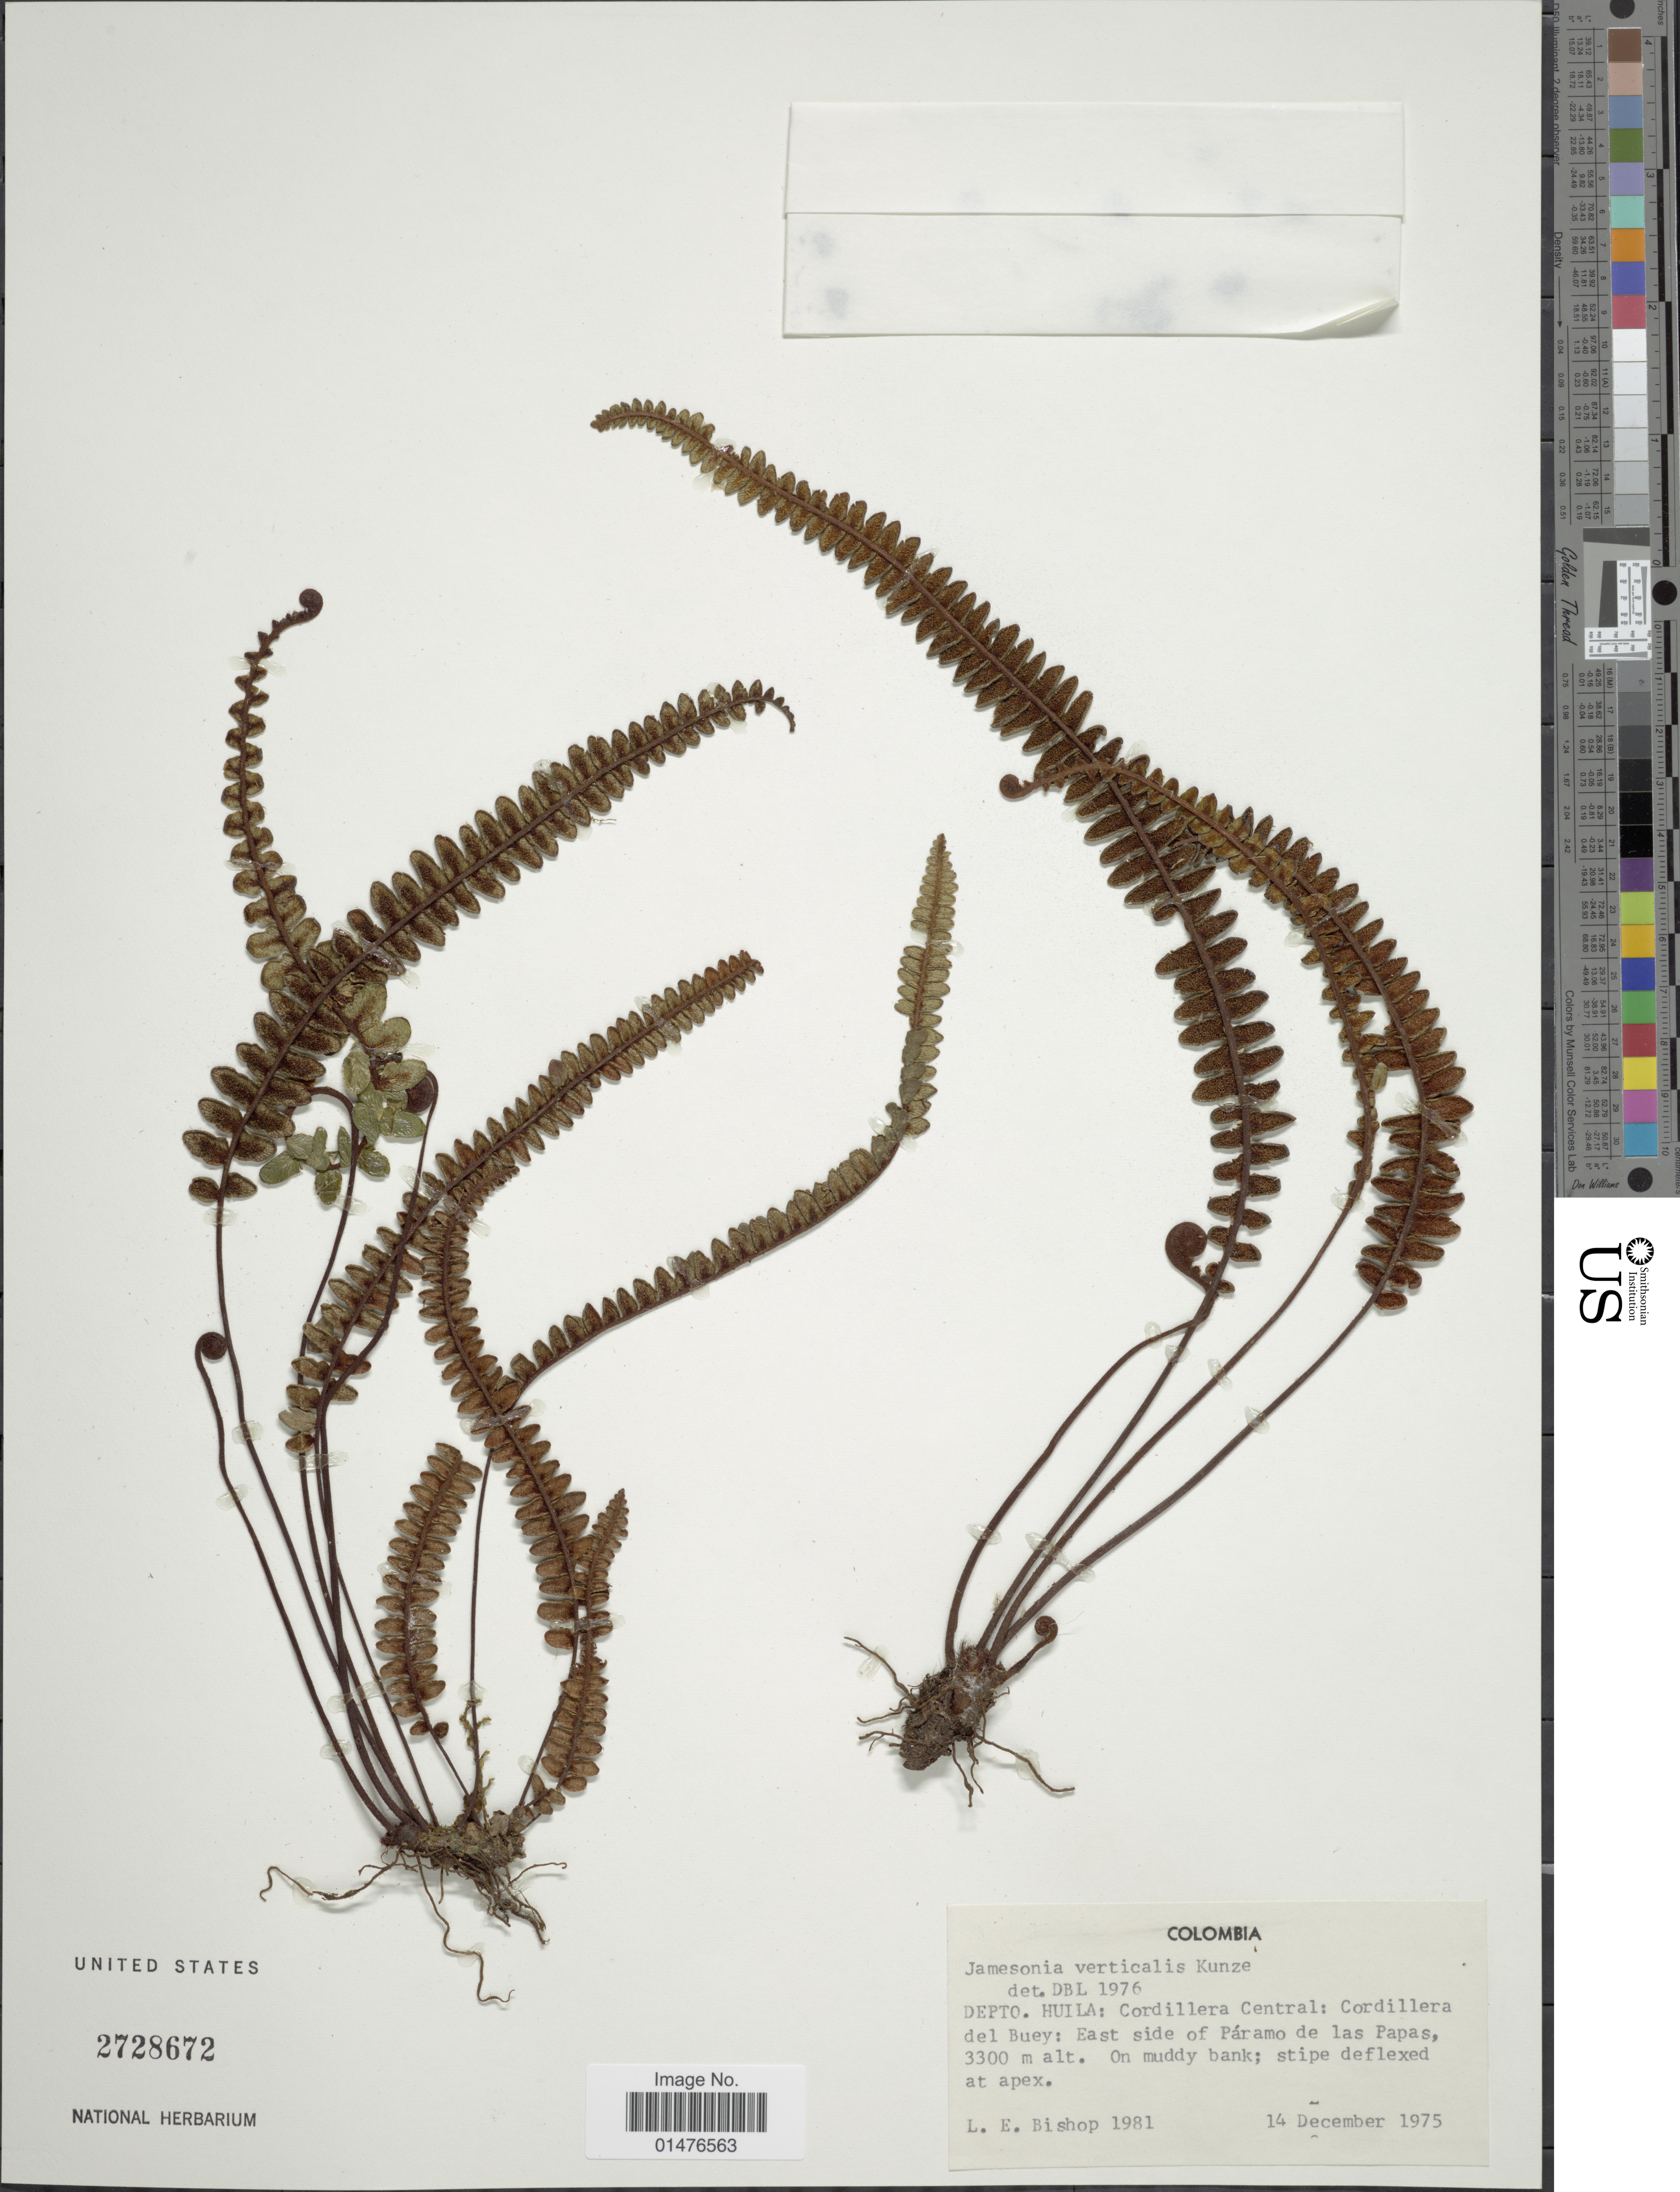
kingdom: Plantae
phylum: Tracheophyta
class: Polypodiopsida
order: Polypodiales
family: Pteridaceae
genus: Jamesonia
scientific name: Jamesonia verticalis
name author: Kunze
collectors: L. E. Bishop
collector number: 1981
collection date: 1975-12-14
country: Colombia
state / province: Huila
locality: Cordillera Central: Cordillera del Buey: East side of Páramo de las Papas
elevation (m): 3300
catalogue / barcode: US 2728672